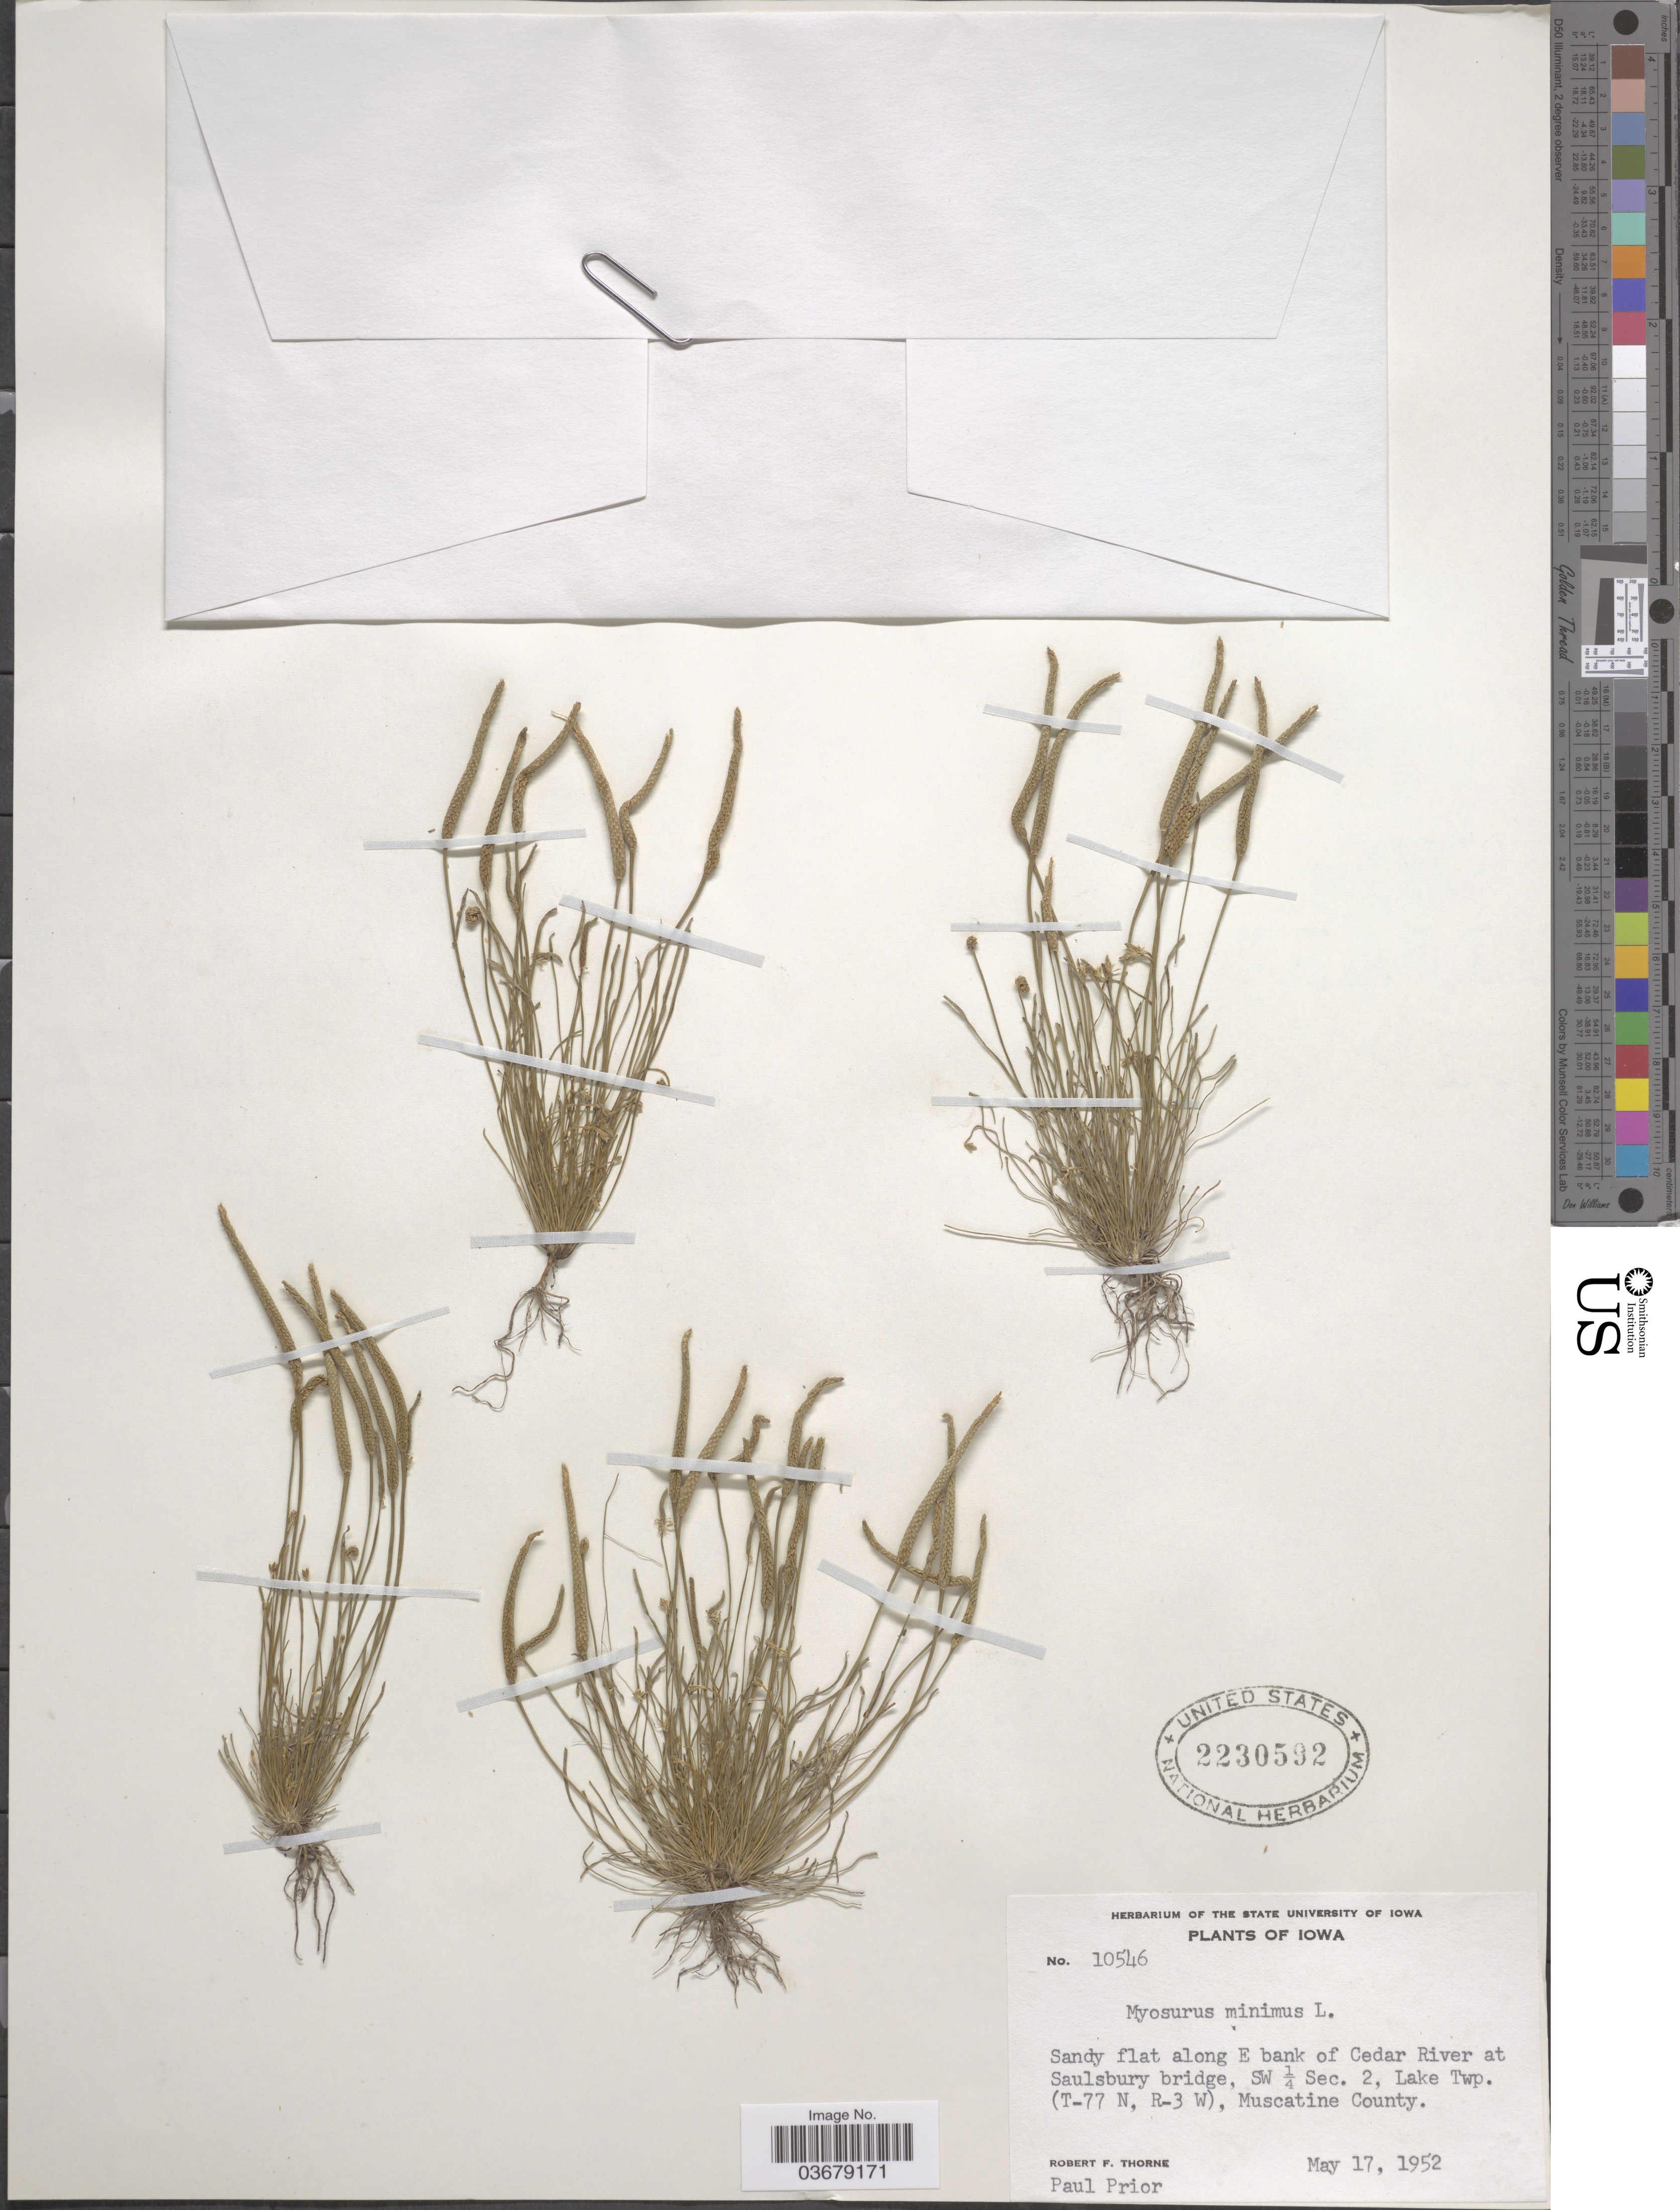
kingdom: Plantae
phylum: Tracheophyta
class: Magnoliopsida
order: Ranunculales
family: Ranunculaceae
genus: Myosurus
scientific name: Myosurus minimus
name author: L.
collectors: R. F. Thorne & P. Prior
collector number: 10546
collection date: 1952-05-17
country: United States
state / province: Iowa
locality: Along E bank of Cedar River at Saulsbury bridge, SW ¼ Sec. 2, Lake Twp. (T-77 N, R-3 W), Muscatine County.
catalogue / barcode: US 2230592